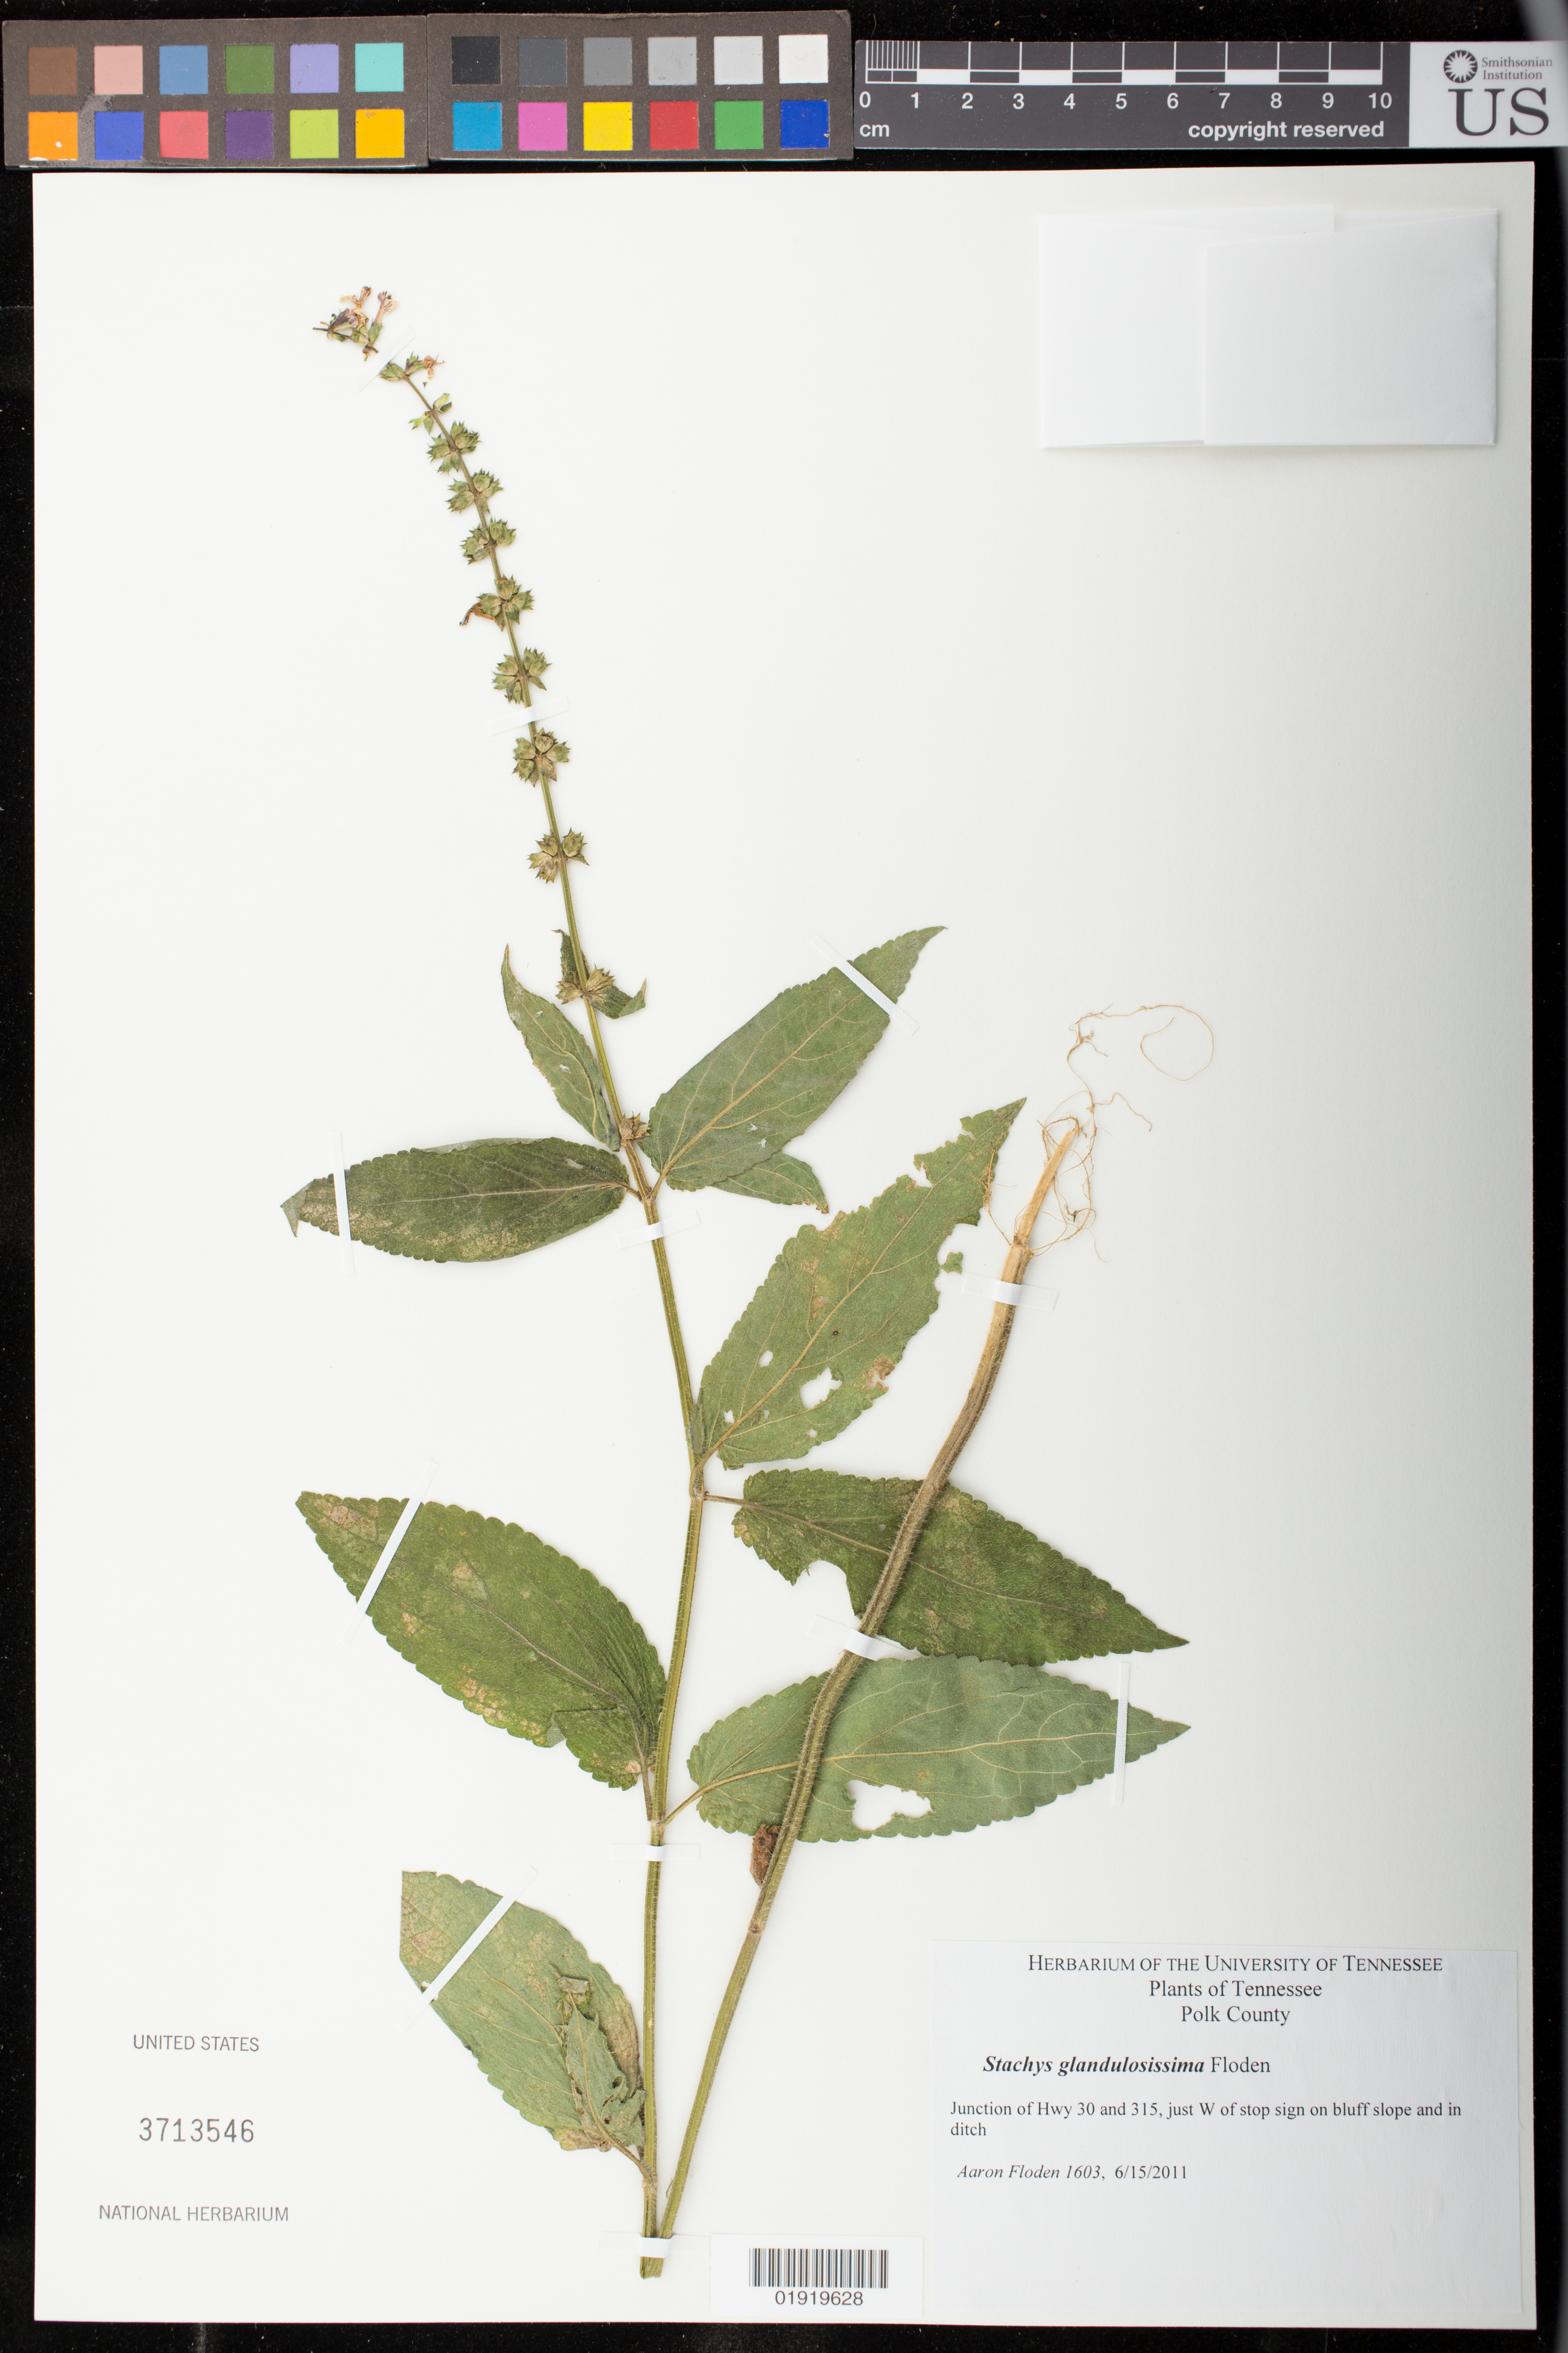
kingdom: Plantae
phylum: Tracheophyta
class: Magnoliopsida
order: Lamiales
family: Lamiaceae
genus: Stachys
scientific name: Stachys glandulosissima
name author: Floden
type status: Isotype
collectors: A. Floden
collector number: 1603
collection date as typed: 6/15/2011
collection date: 2011-06-15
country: United States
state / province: Tennessee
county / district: Polk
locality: Polk County. Junction of Hwy 30 and 315, just W of stop sign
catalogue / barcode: US 3713546